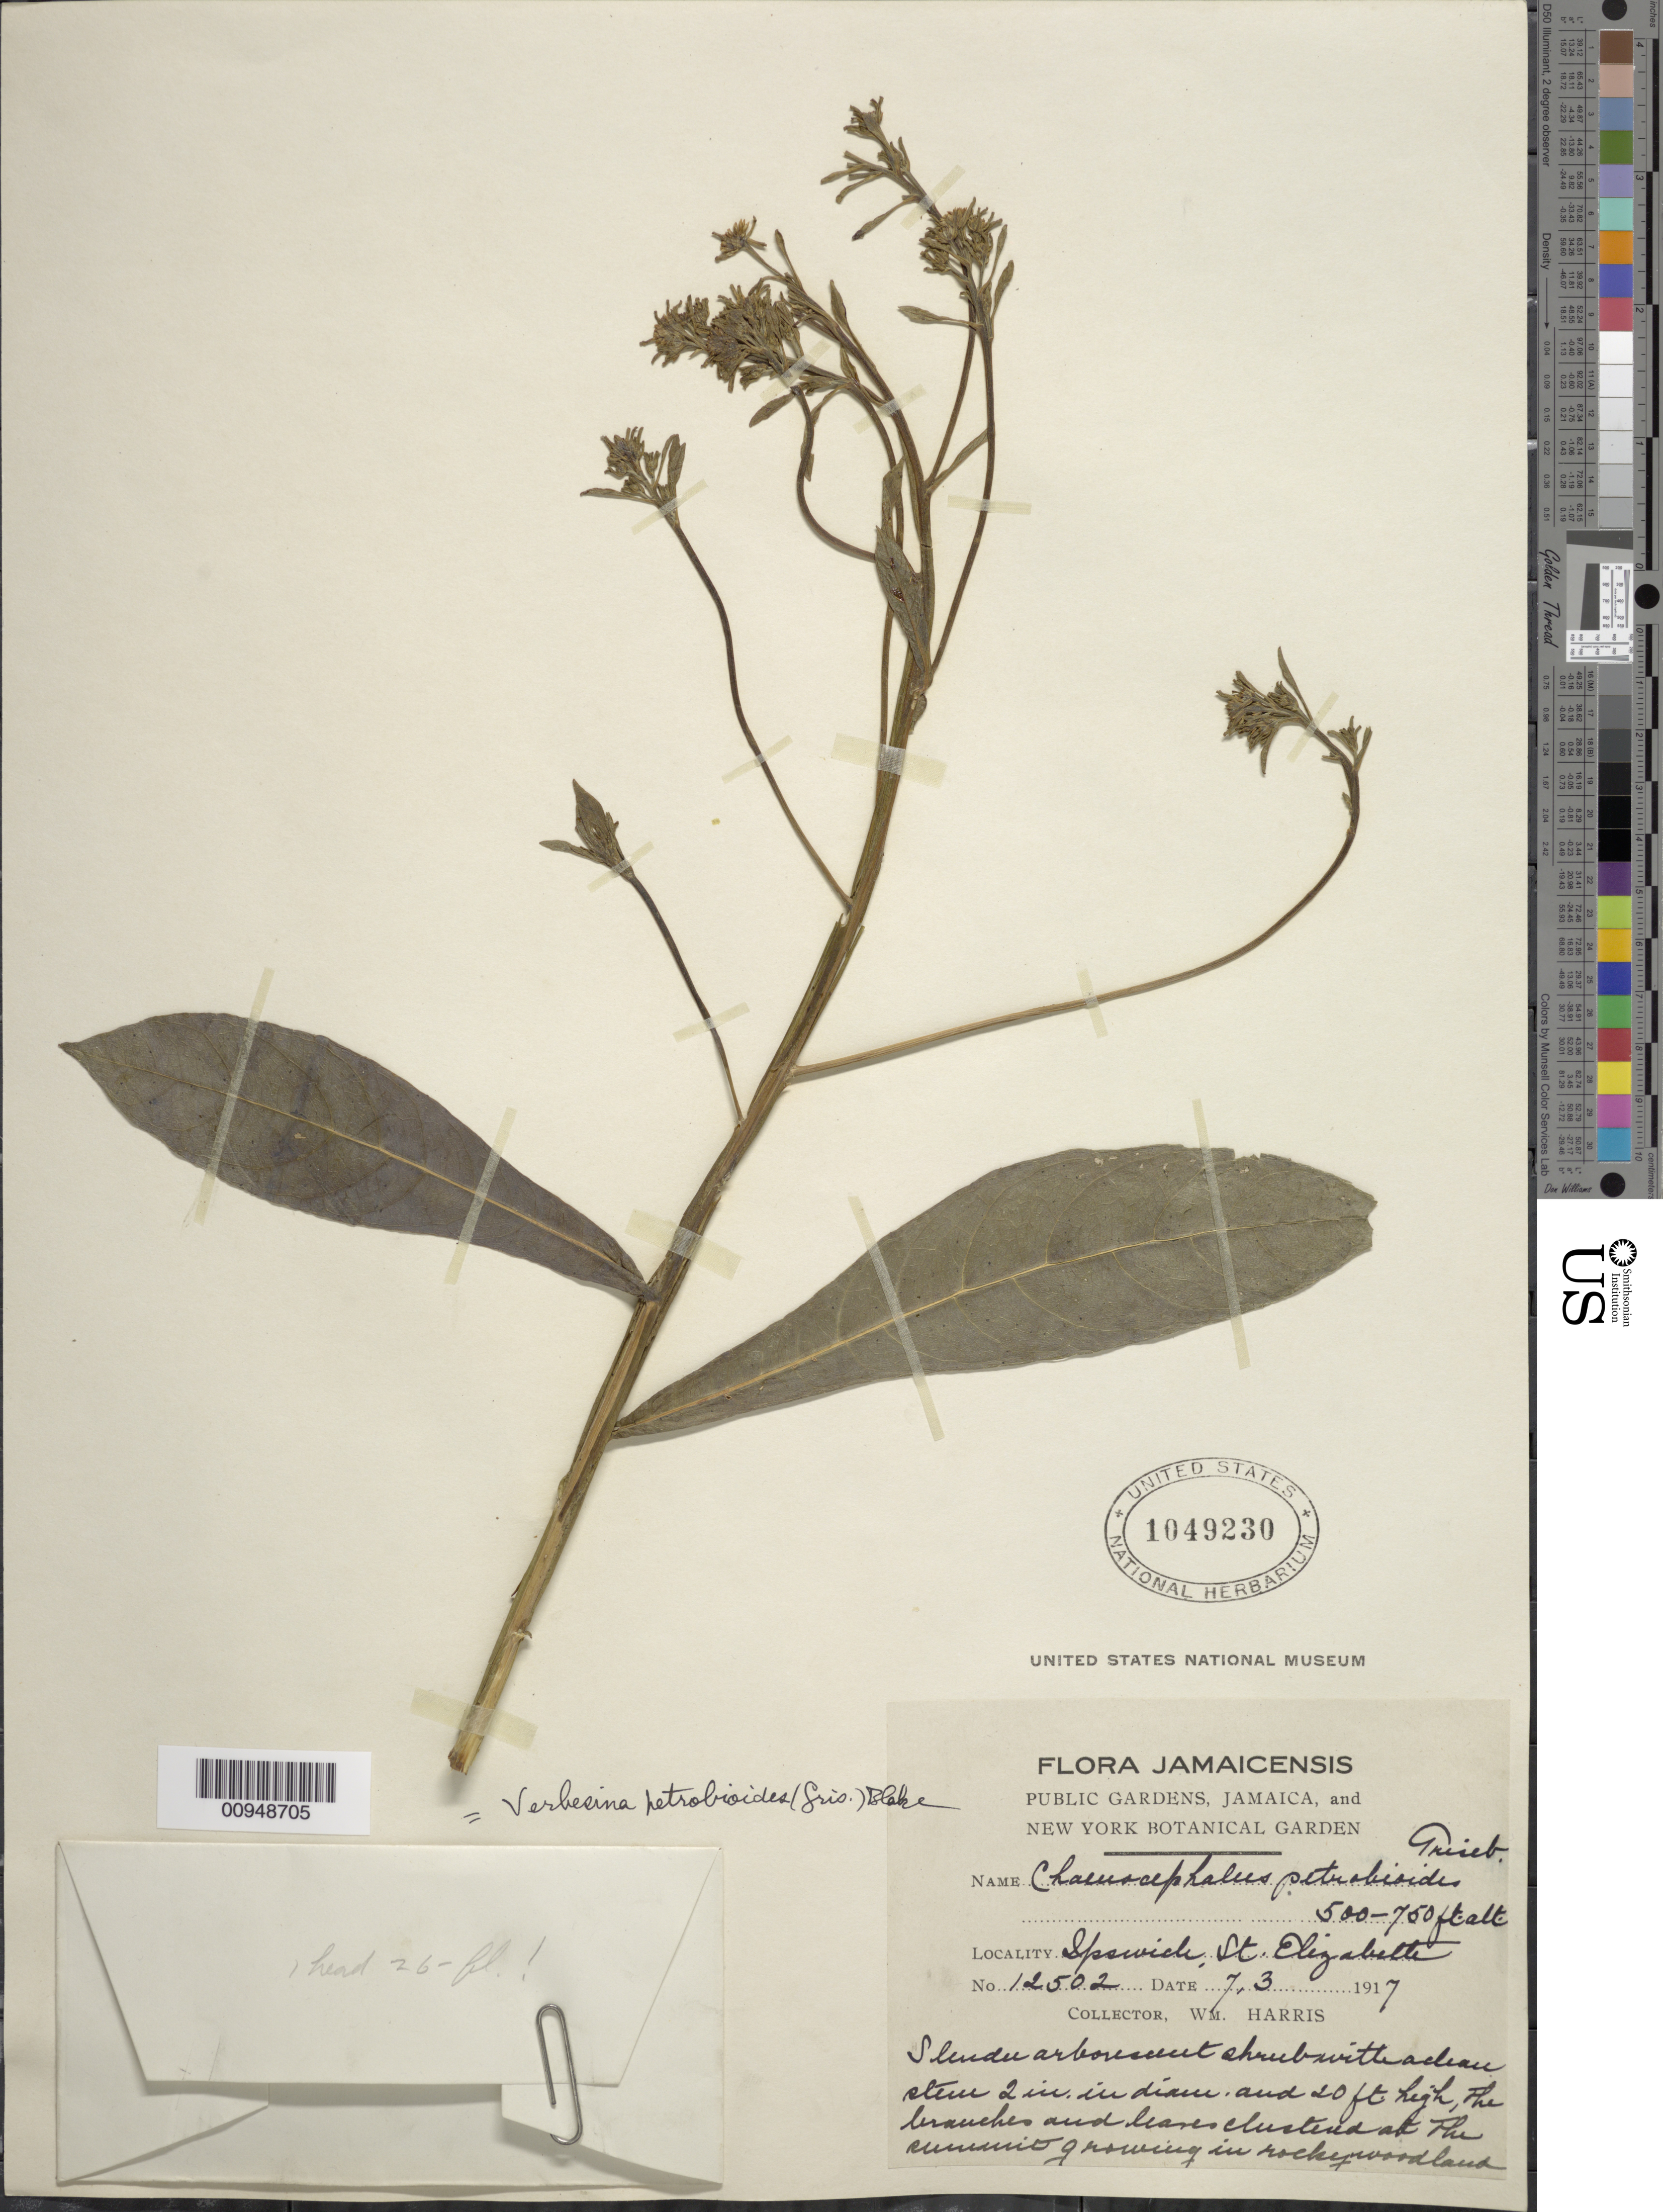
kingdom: Plantae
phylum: Tracheophyta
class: Magnoliopsida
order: Asterales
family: Asteraceae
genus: Verbesina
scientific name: Verbesina petrobioides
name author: Griseb.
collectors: W. H. Harris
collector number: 12502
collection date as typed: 07 Mar 1917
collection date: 1917-03-07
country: Jamaica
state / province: Saint Elizabeth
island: Jamaica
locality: Ispwich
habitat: Growing in rocky woodland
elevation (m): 152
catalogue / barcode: US 1049230